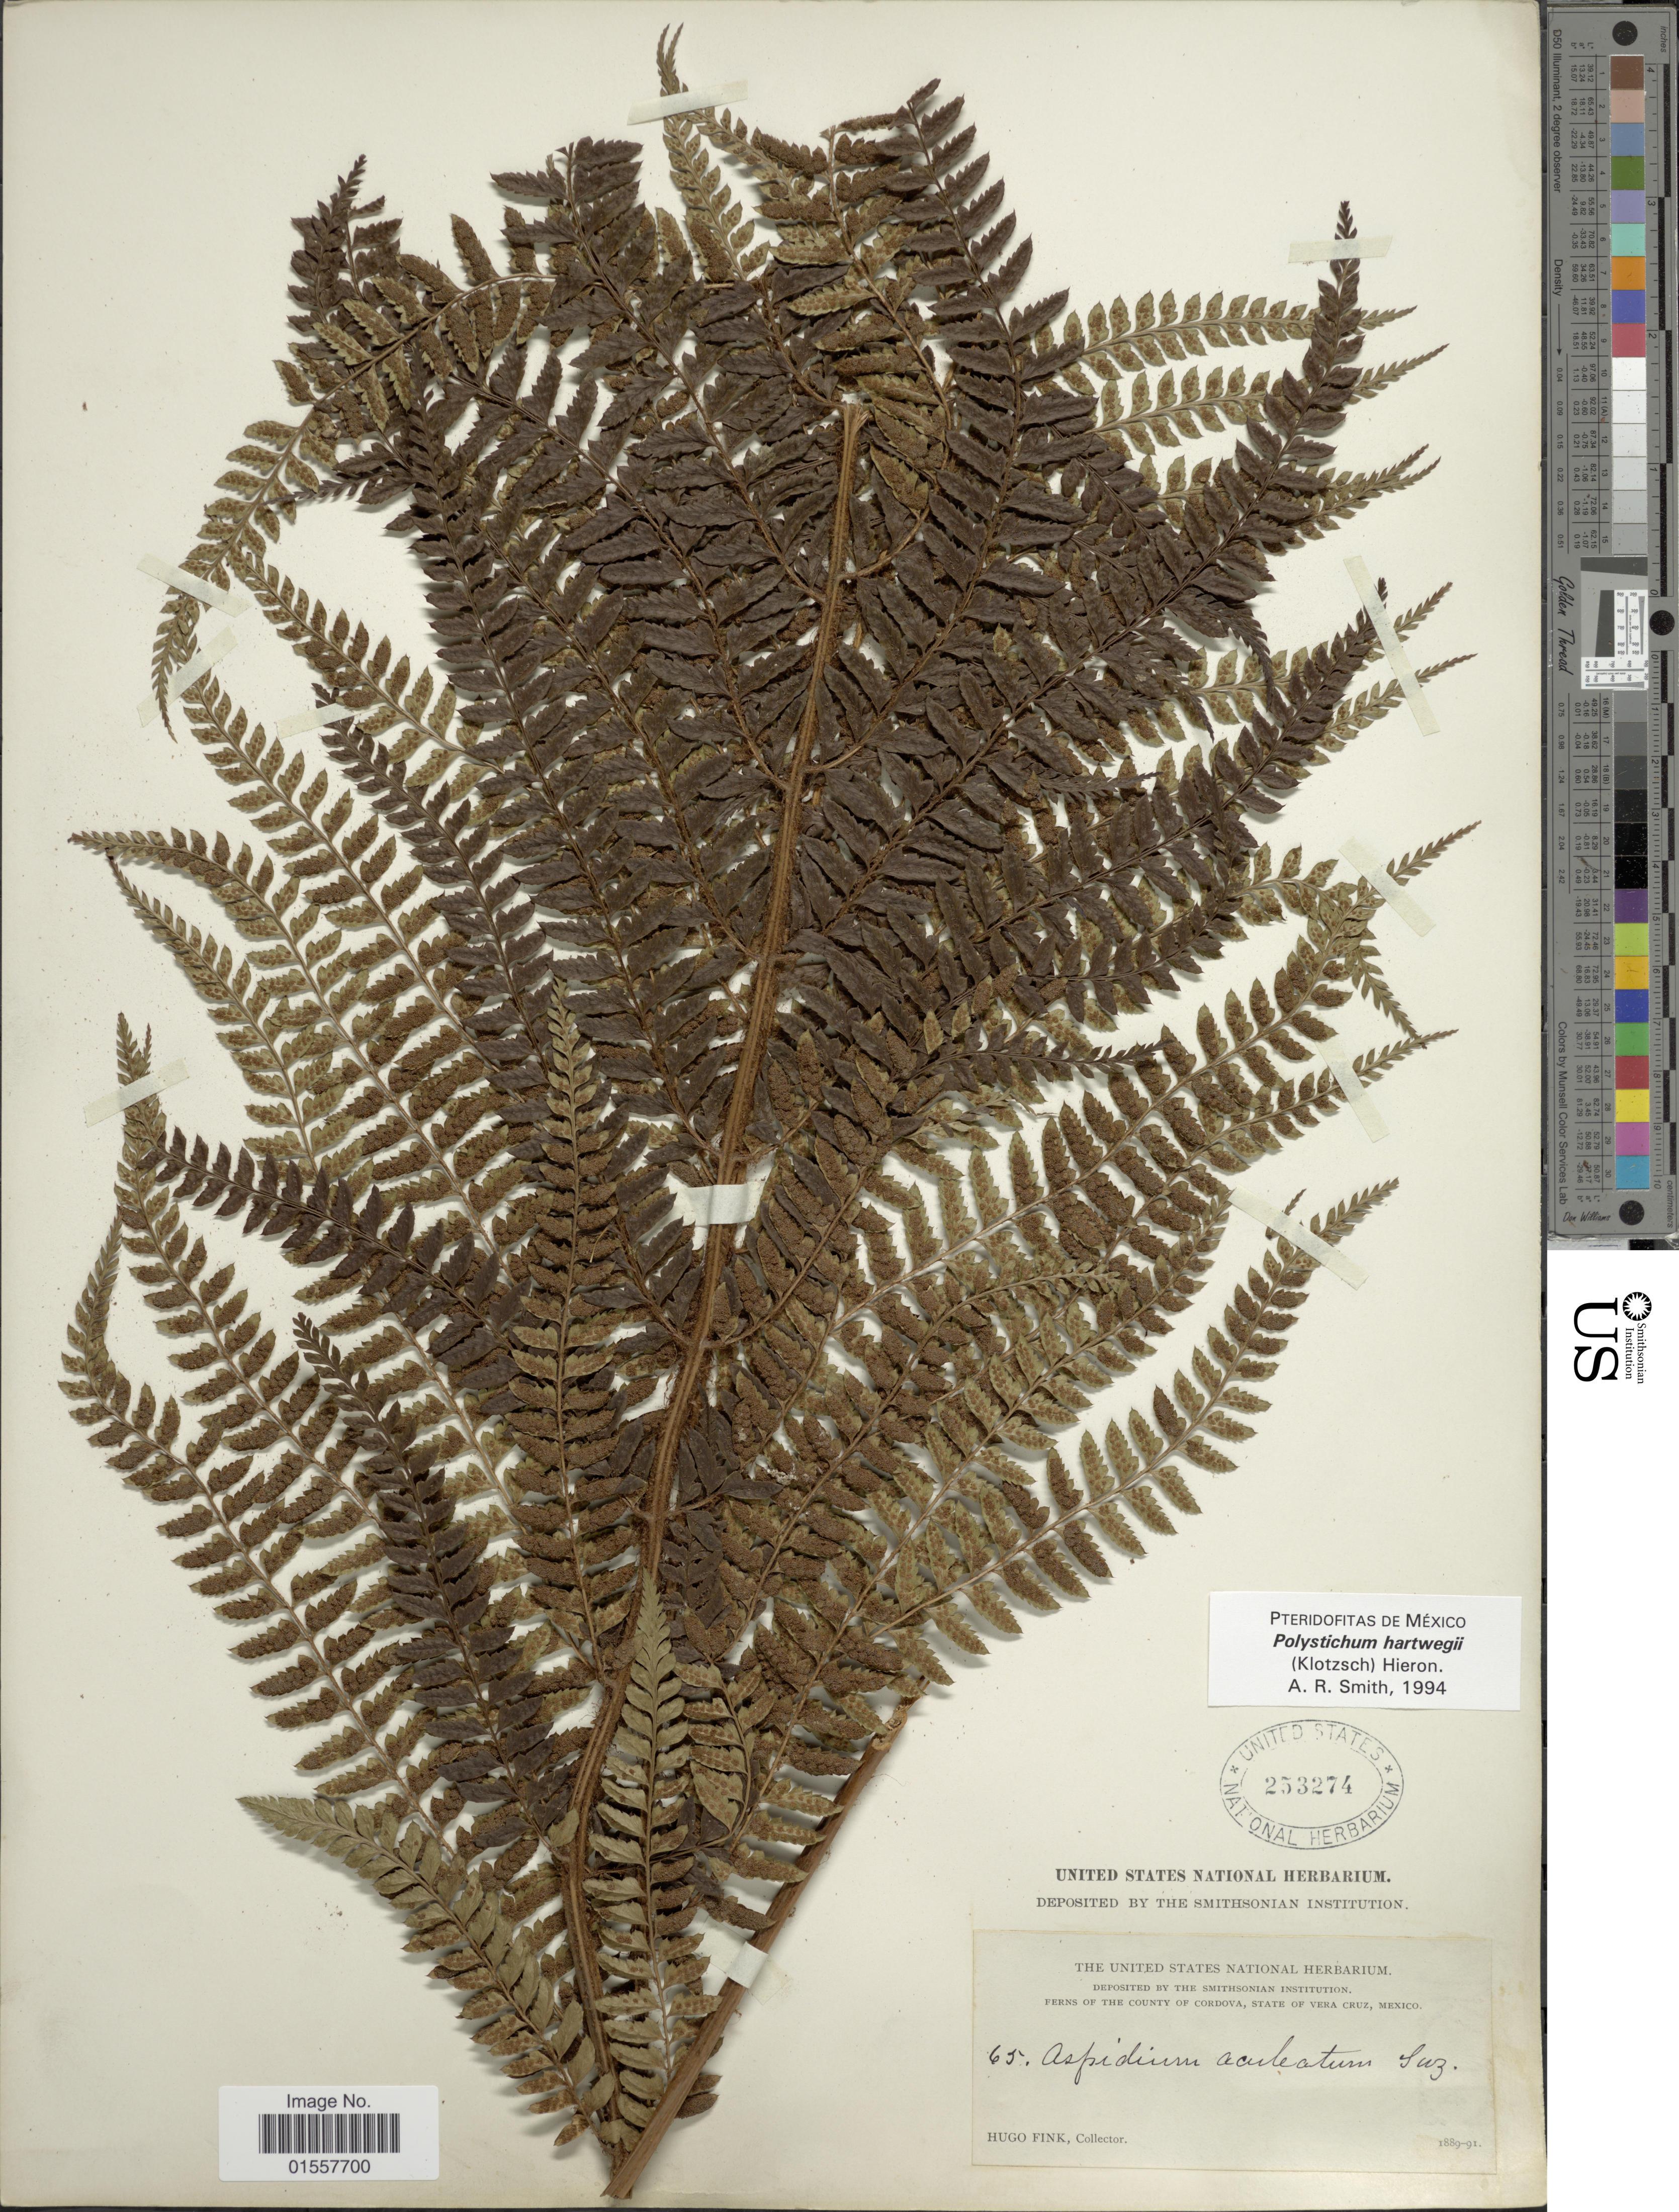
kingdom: Plantae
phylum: Tracheophyta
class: Polypodiopsida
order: Polypodiales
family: Dryopteridaceae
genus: Polystichum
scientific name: Polystichum hartwegii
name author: (Klotzsch) Hieron.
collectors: H. Fink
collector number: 65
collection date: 1889/1891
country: Mexico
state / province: Veracruz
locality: County of Cordova, State of Vera Cruz, Mexico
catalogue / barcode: US 253274